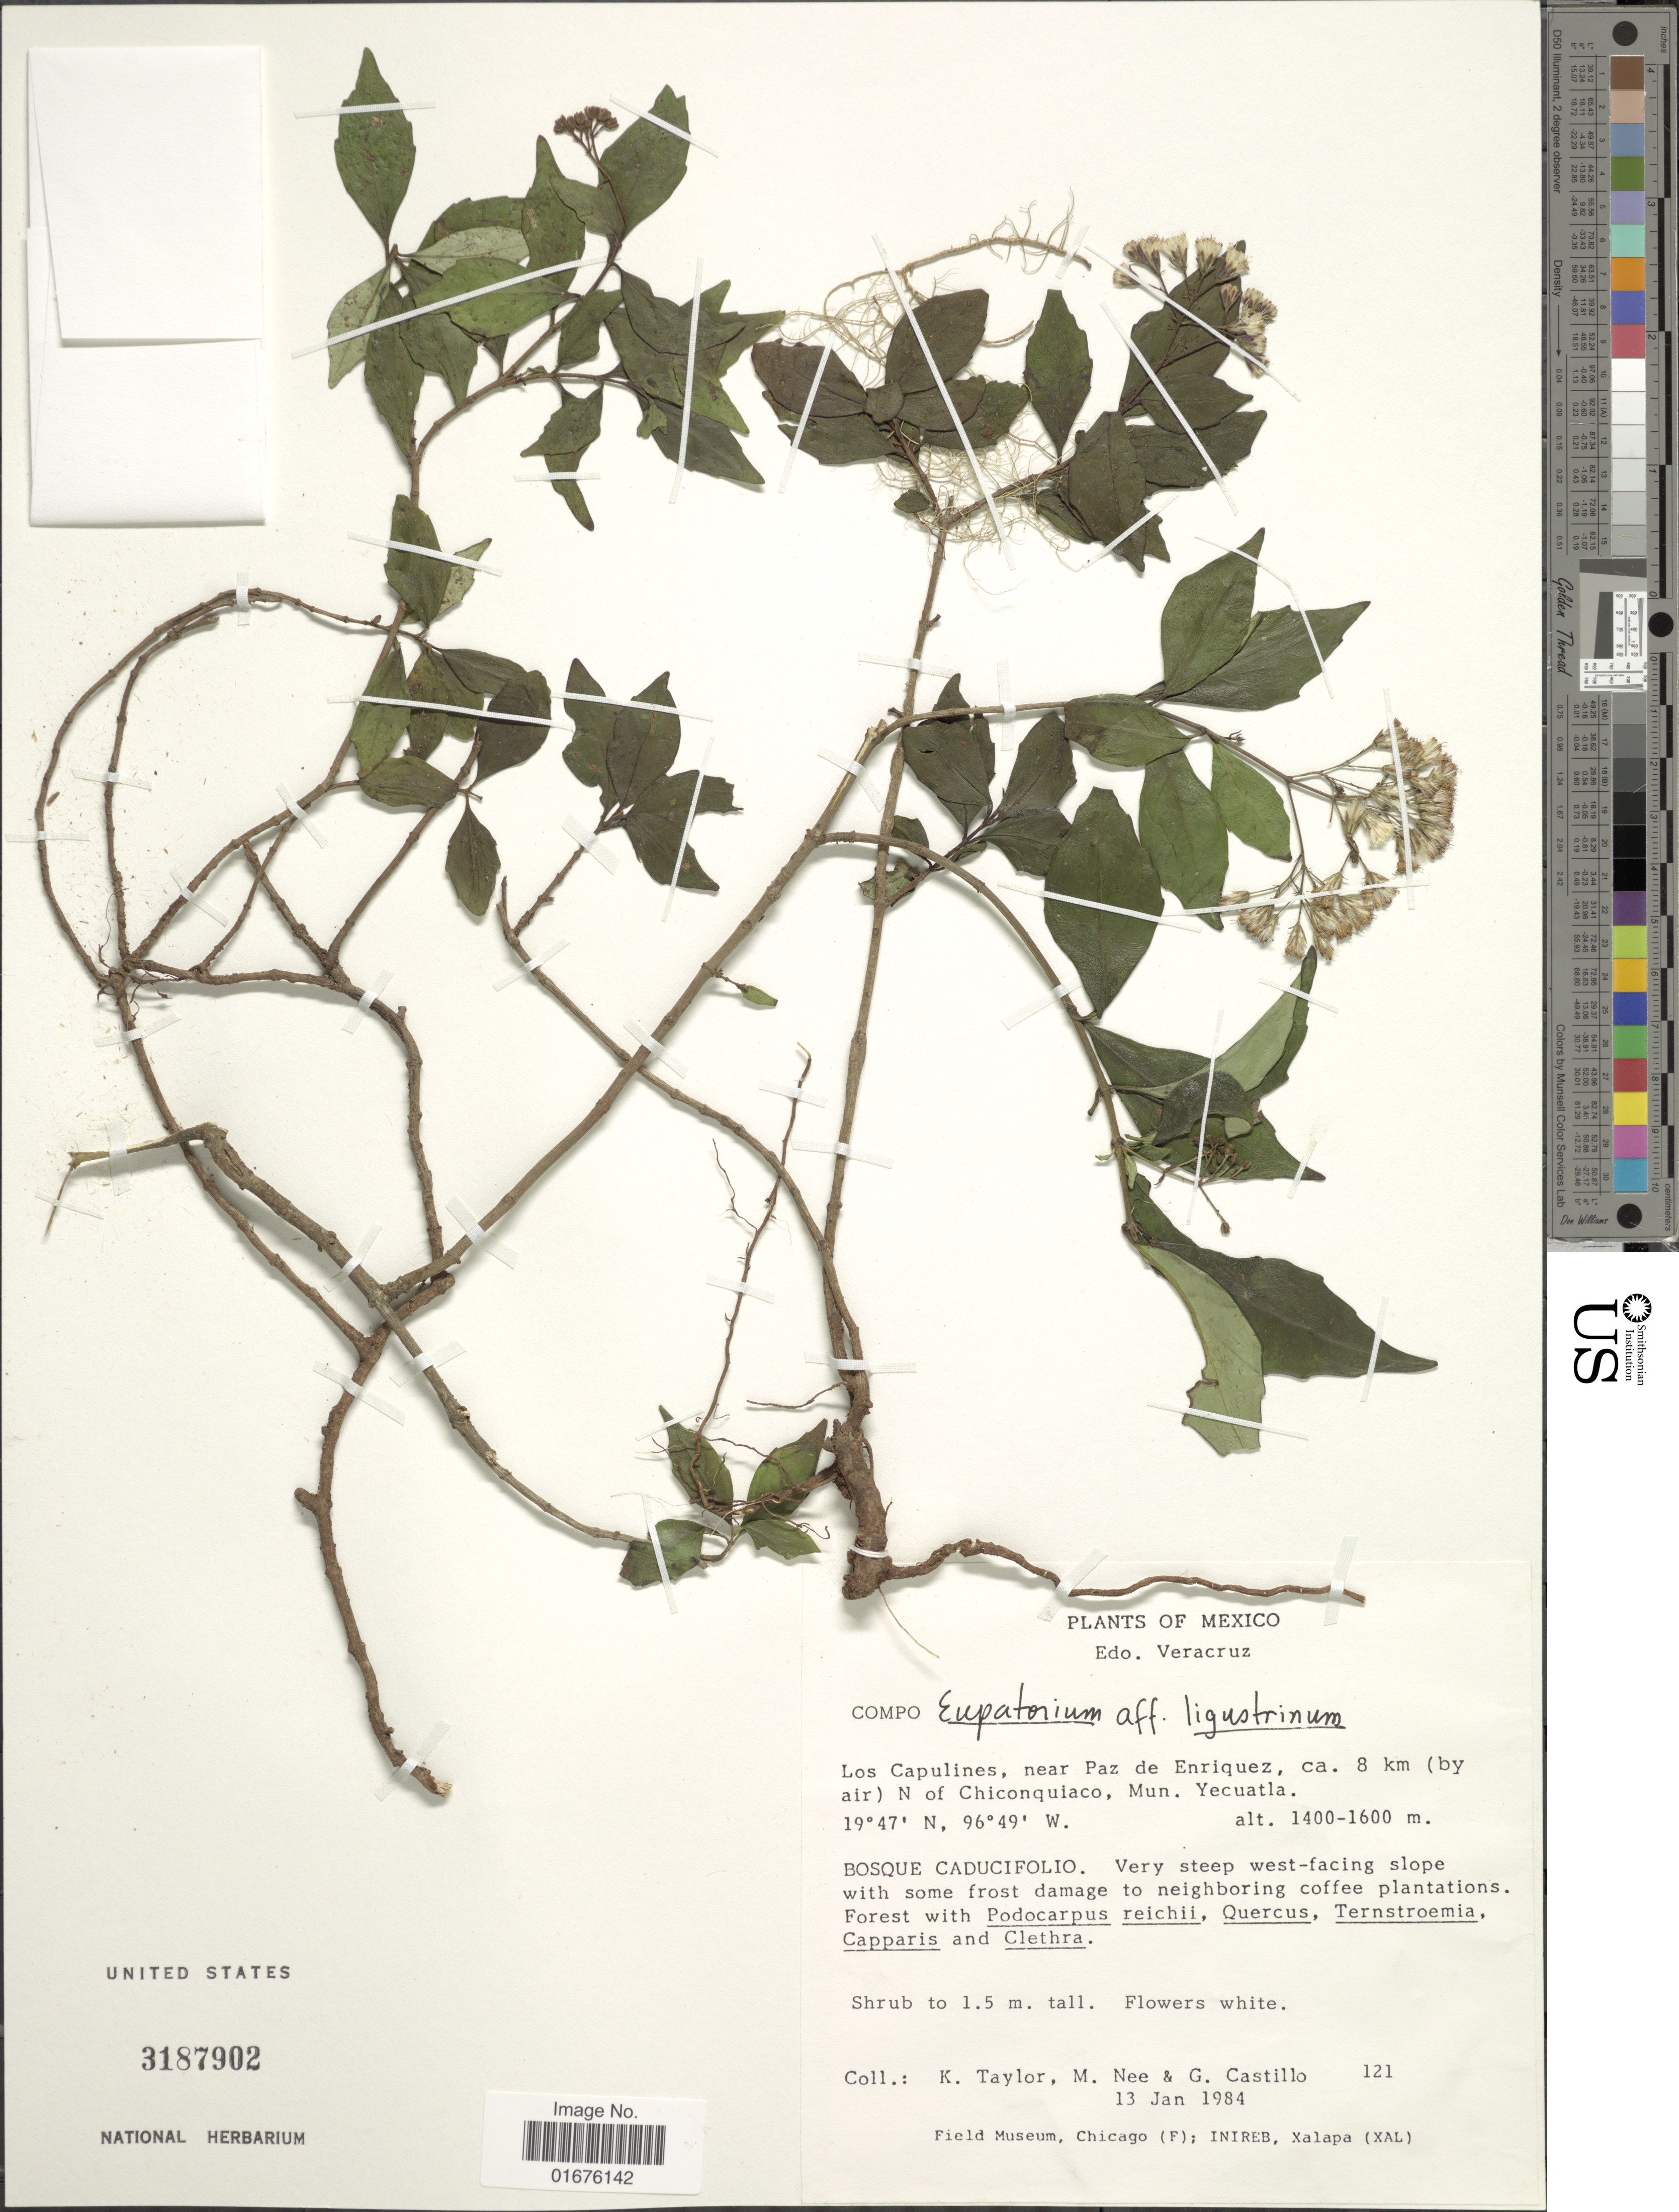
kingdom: Plantae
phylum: Tracheophyta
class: Magnoliopsida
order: Asterales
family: Asteraceae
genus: Ageratina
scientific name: Ageratina lucida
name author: (Ortega) R.M. King & H. Rob.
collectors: K. Taylor, M. Nee & G. Castillo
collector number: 121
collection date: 1984-01-13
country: Mexico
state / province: Veracruz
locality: Veracruz, Los Capulines, near Paz de Enriquez, ca. 8 km (by air) N of Chiconquiaco, Mun. Yecuatla, Bosque Caducifolio, very steeo west-facing slope with some frost damage to neighboring coffee plantations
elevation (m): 1400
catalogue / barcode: US 3187902